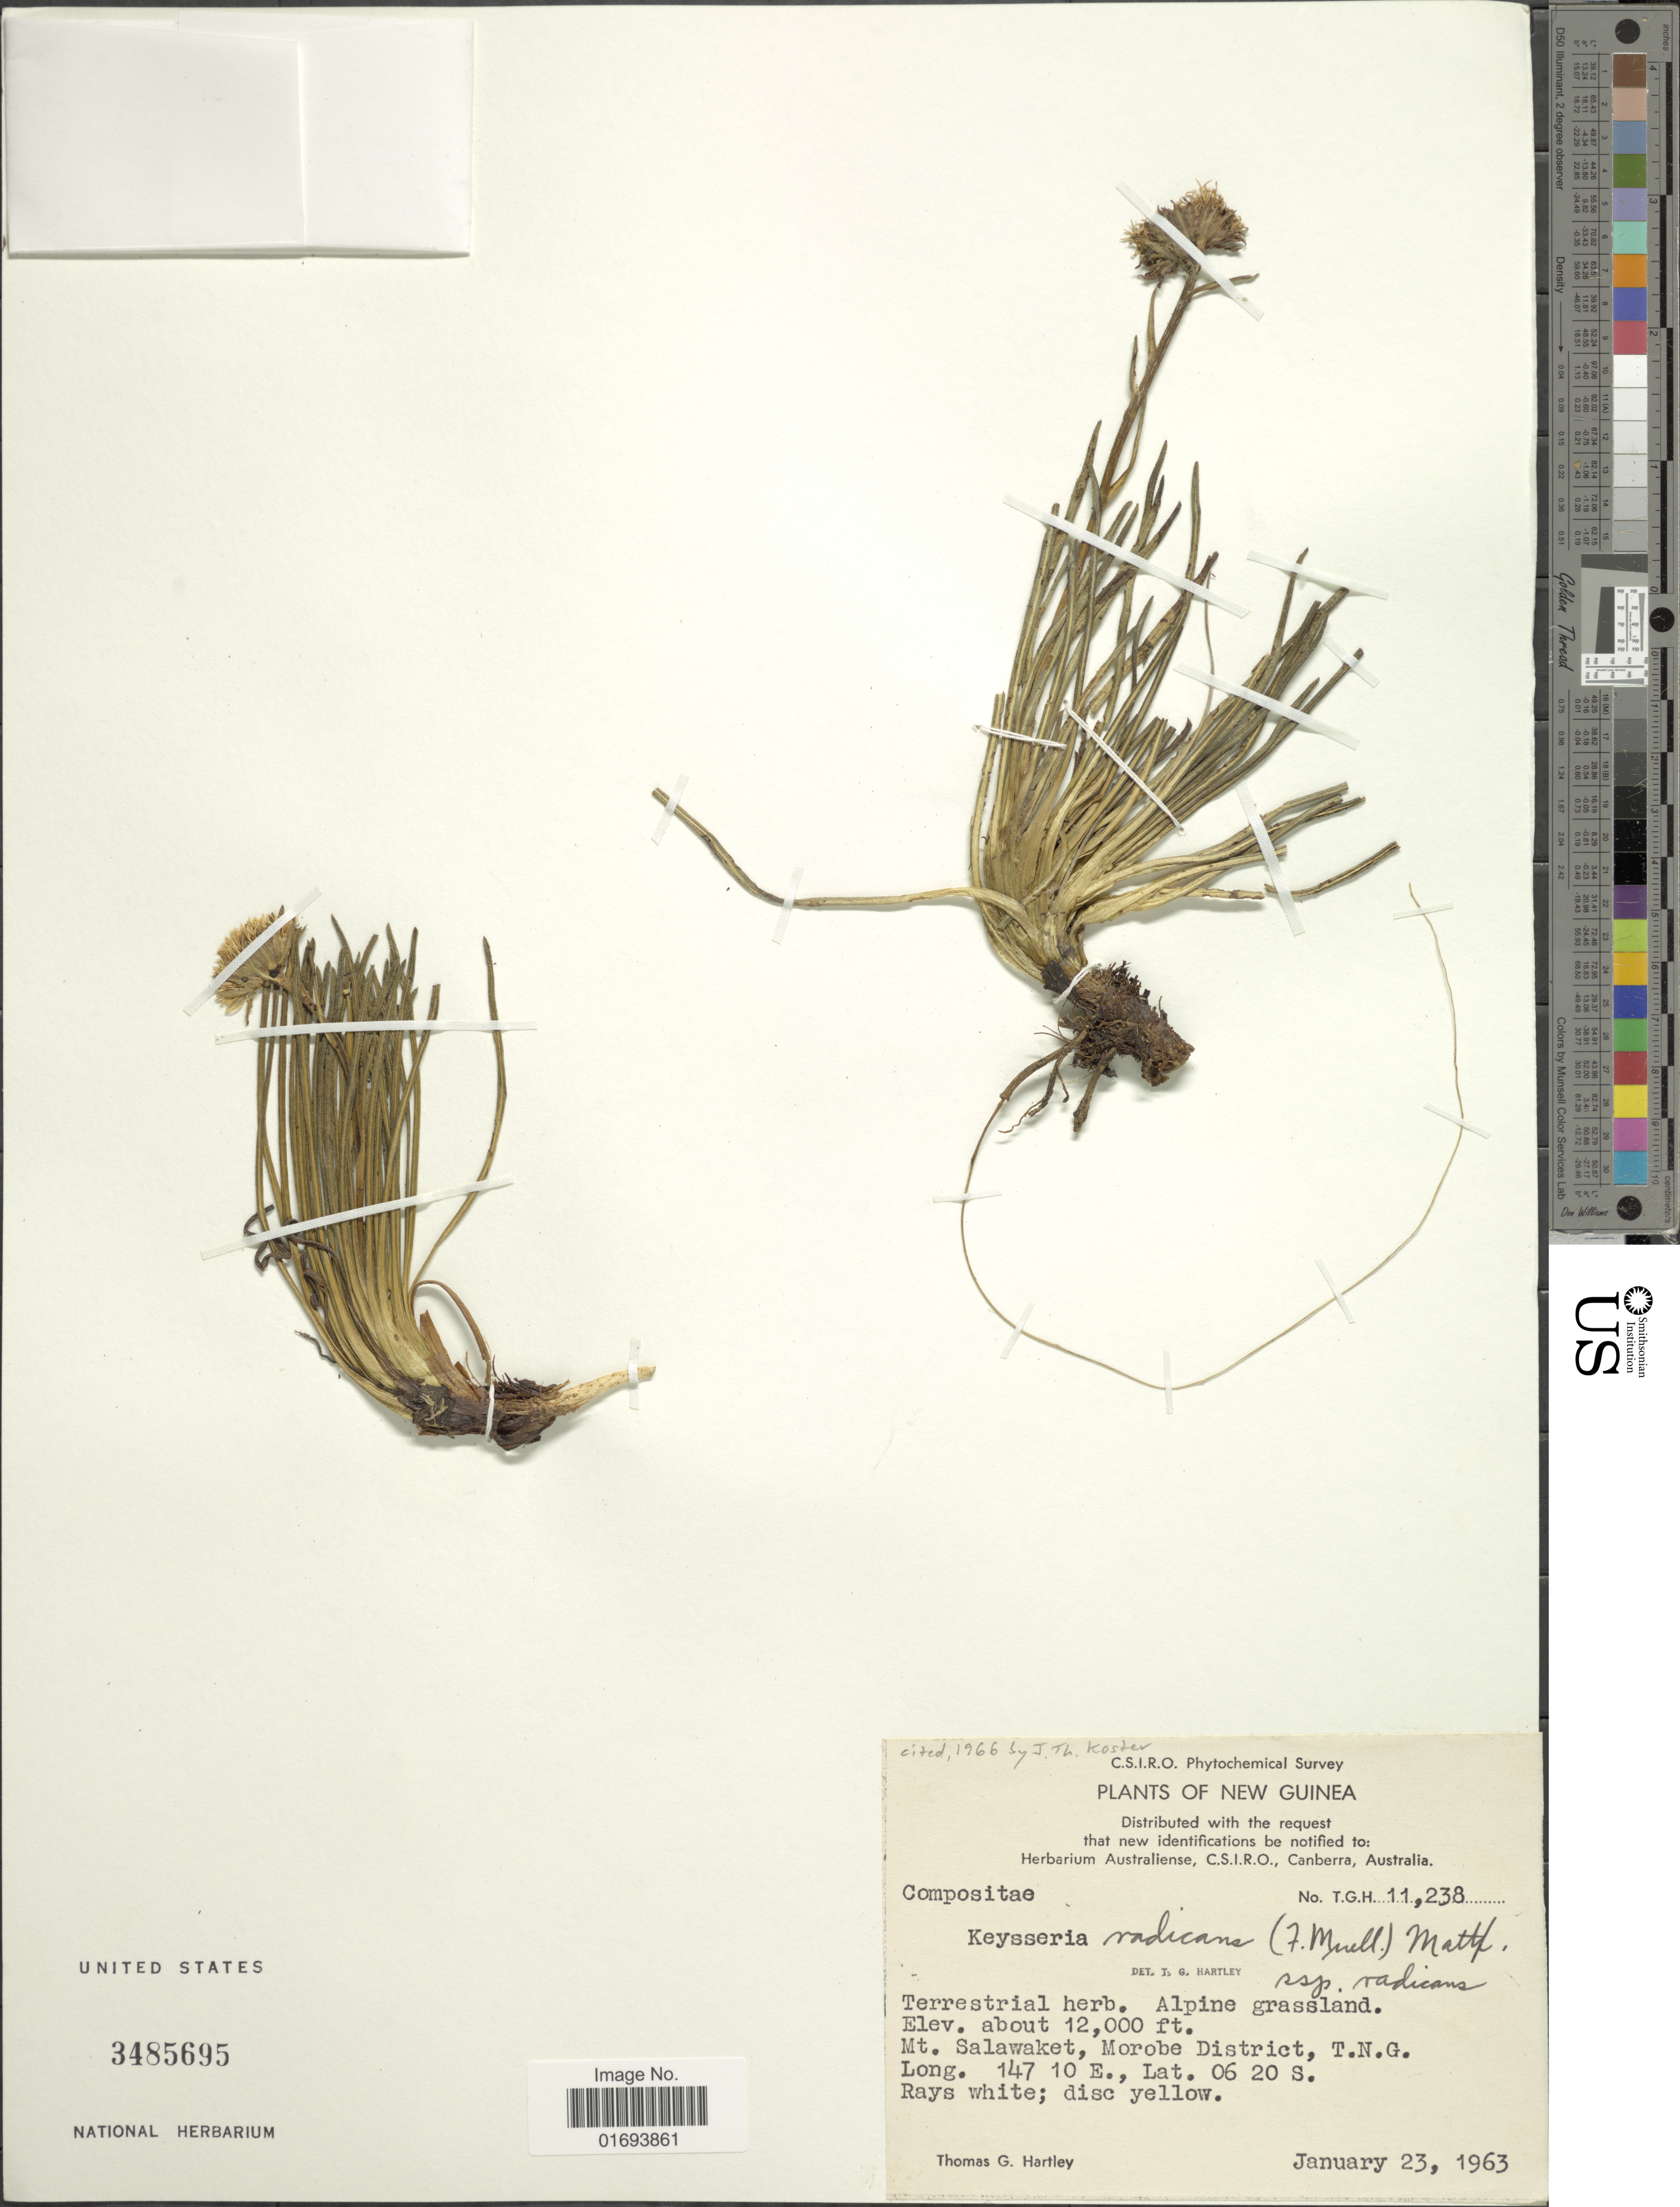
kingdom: Plantae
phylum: Tracheophyta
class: Magnoliopsida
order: Asterales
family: Asteraceae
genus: Keysseria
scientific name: Keysseria radicans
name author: (F. Muell.) Mattf.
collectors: T. G. Hartley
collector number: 11238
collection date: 1963-01-23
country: Papua New Guinea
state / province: Morobe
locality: New Guinea. Mt. Salawaket, Morobe District, T.N.G..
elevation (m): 3658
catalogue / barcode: US 3485695